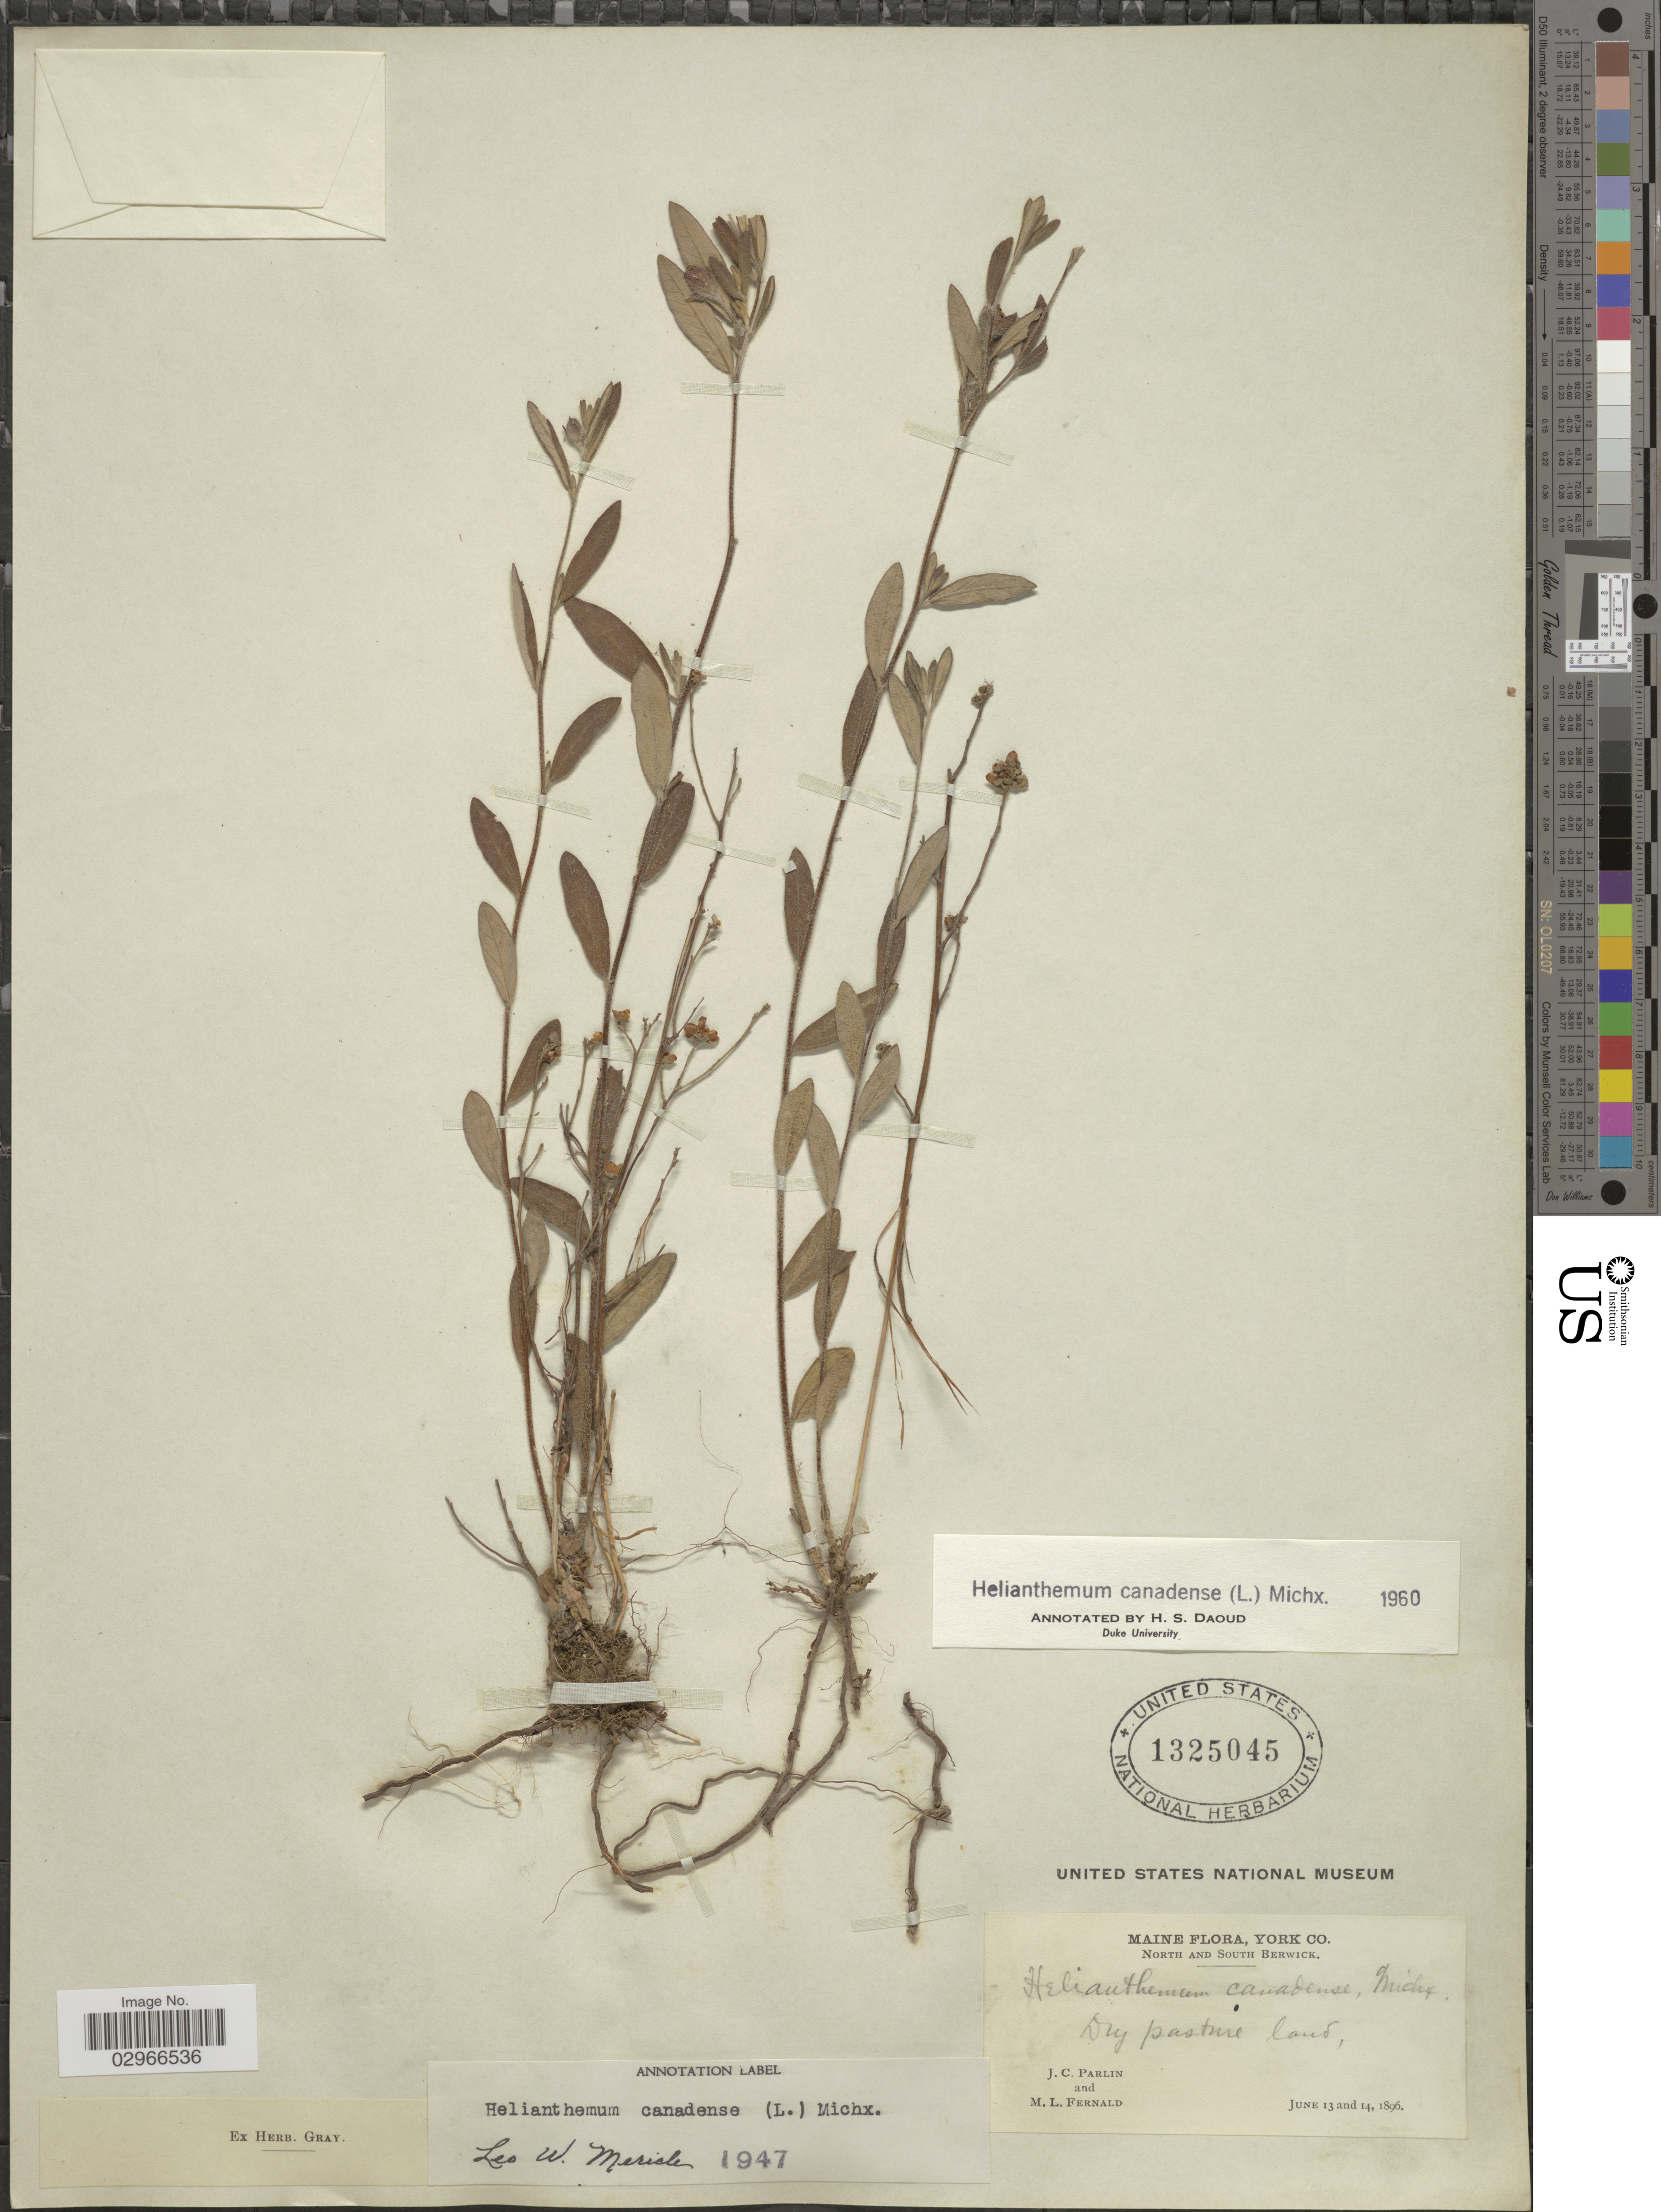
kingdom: Plantae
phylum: Tracheophyta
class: Magnoliopsida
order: Malvales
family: Cistaceae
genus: Helianthemum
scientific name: Helianthemum canadense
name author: (L.) Michx.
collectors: J. Parlin & M. L. Fernald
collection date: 1896-06-13/1896-06-14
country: United States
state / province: Maine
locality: York Co. North and South Berwick.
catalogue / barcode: US 1325045